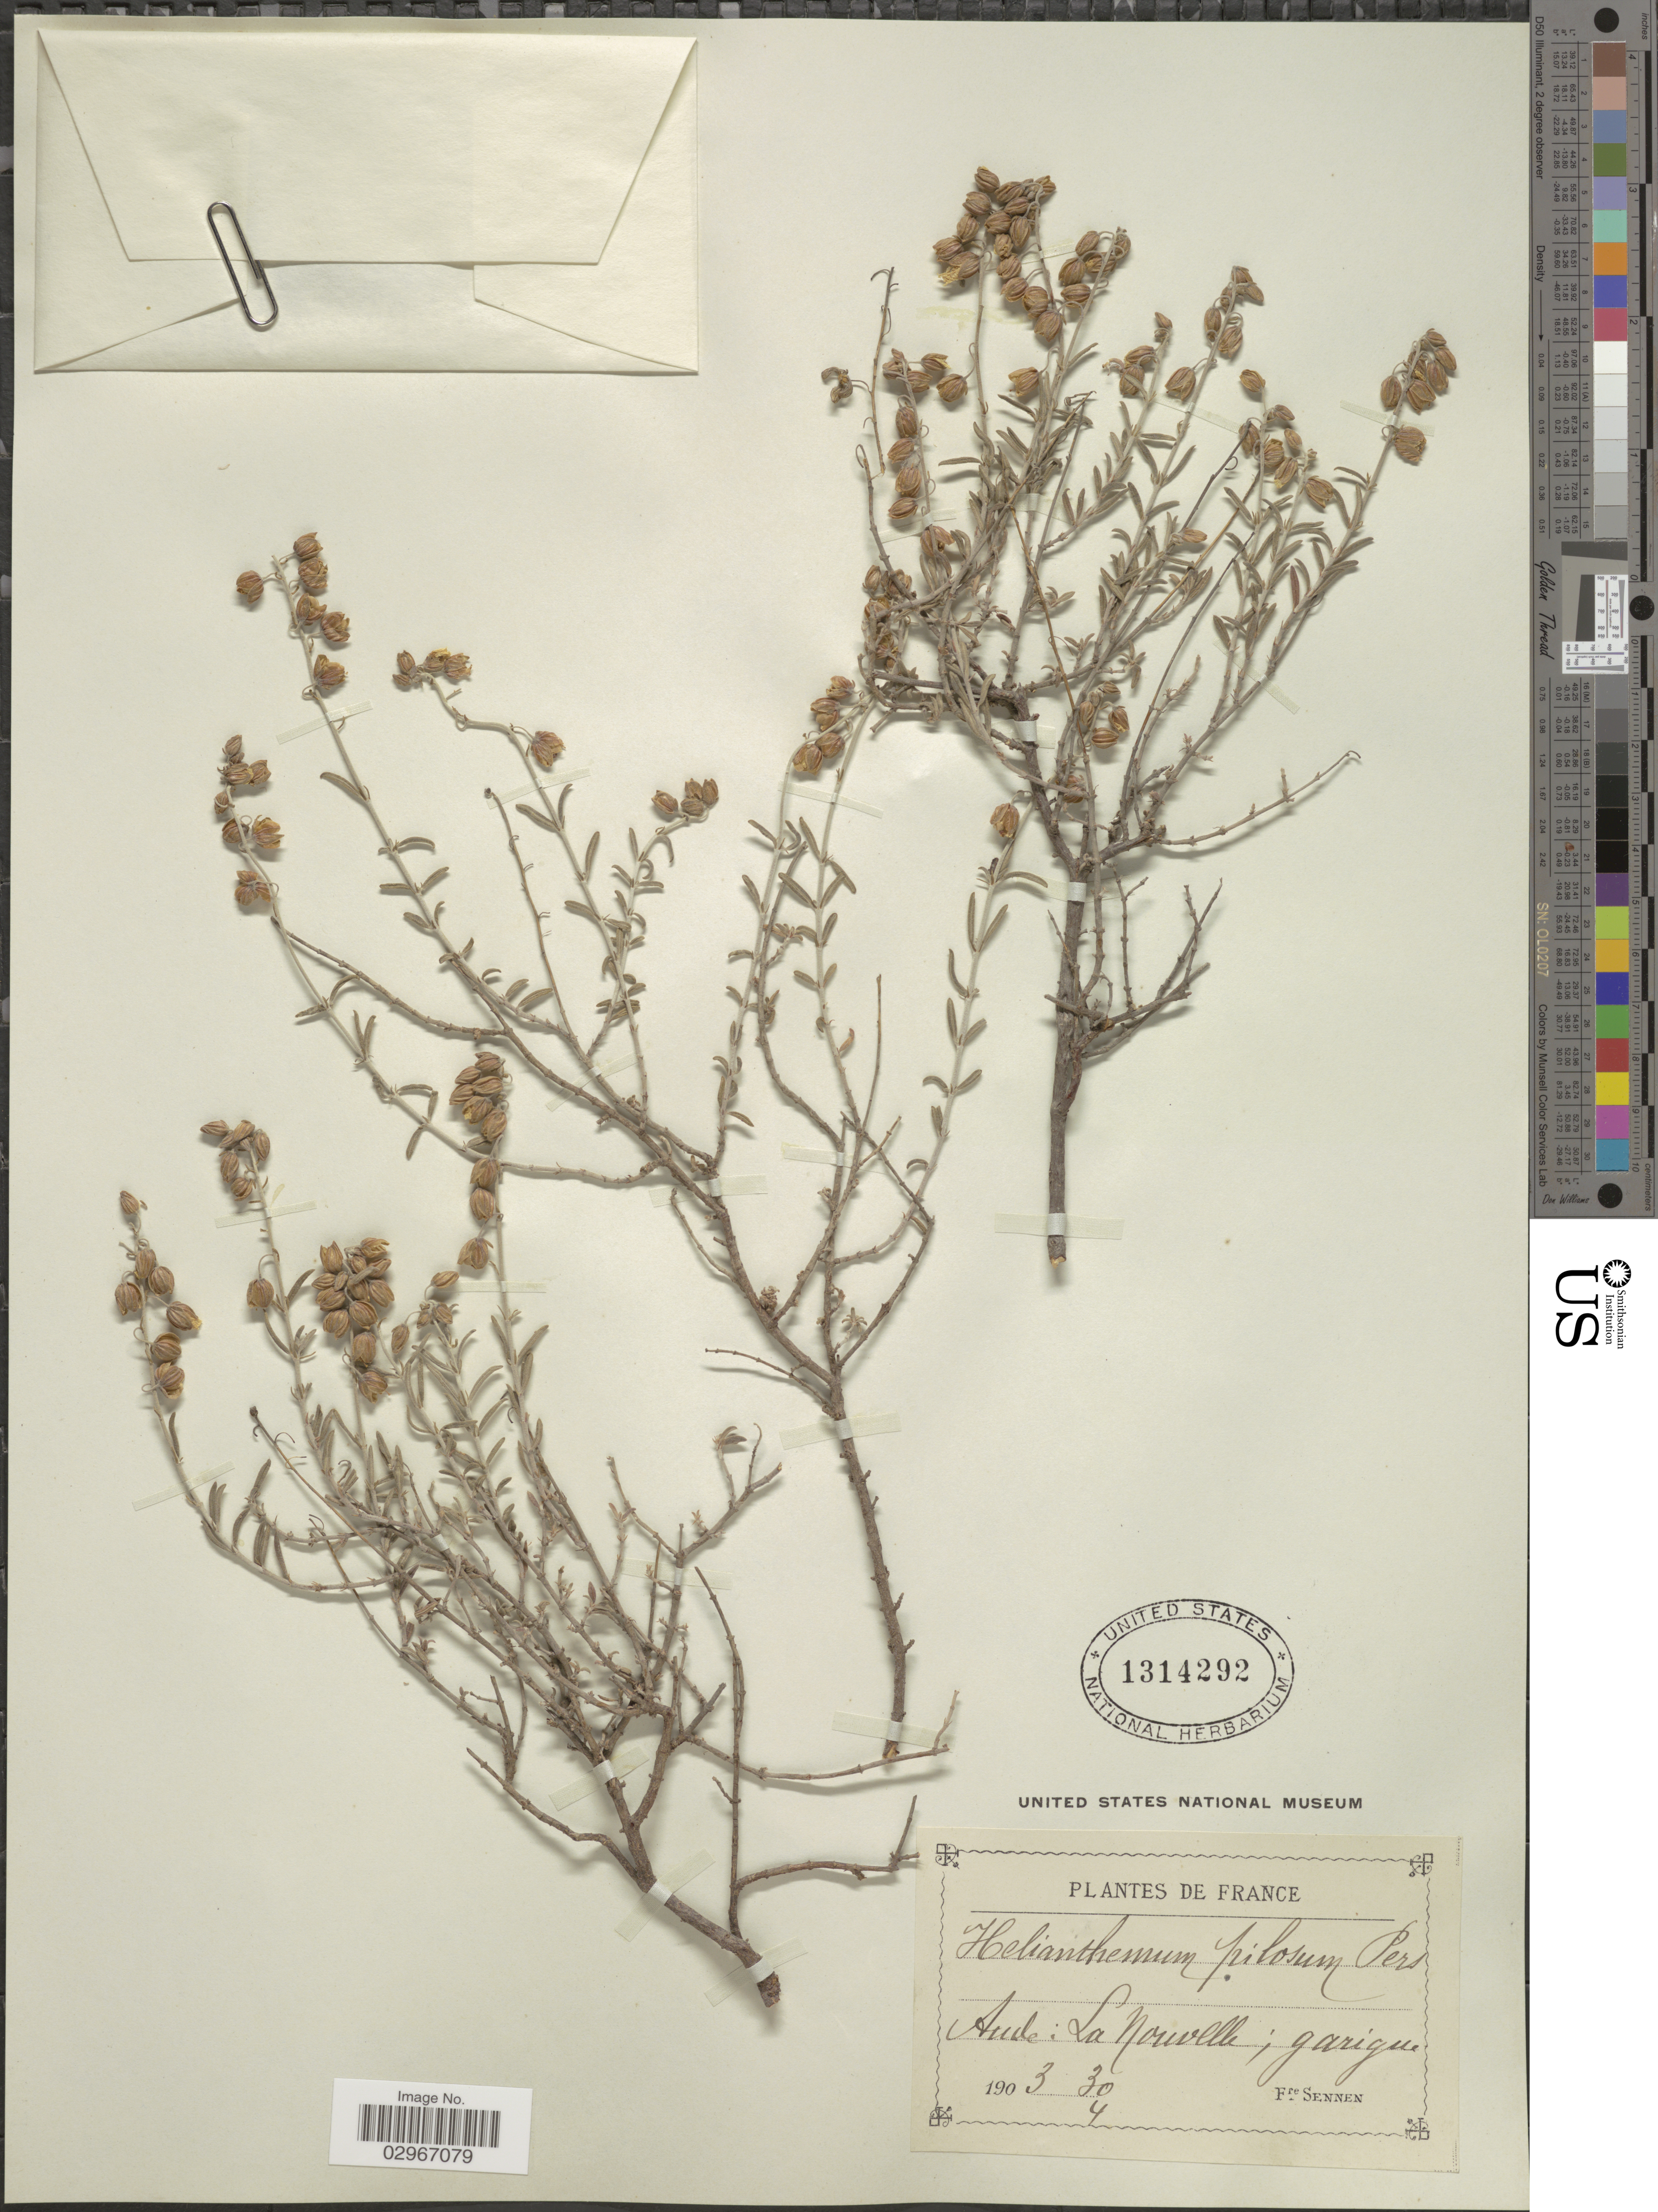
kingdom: Plantae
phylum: Tracheophyta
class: Magnoliopsida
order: Malvales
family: Cistaceae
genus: Helianthemum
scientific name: Helianthemum pilosum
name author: (L.) Pers.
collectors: E. Sennen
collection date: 1903-04-30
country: France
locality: Ande: La Nouvelle; garigue.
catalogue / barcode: US 1314292